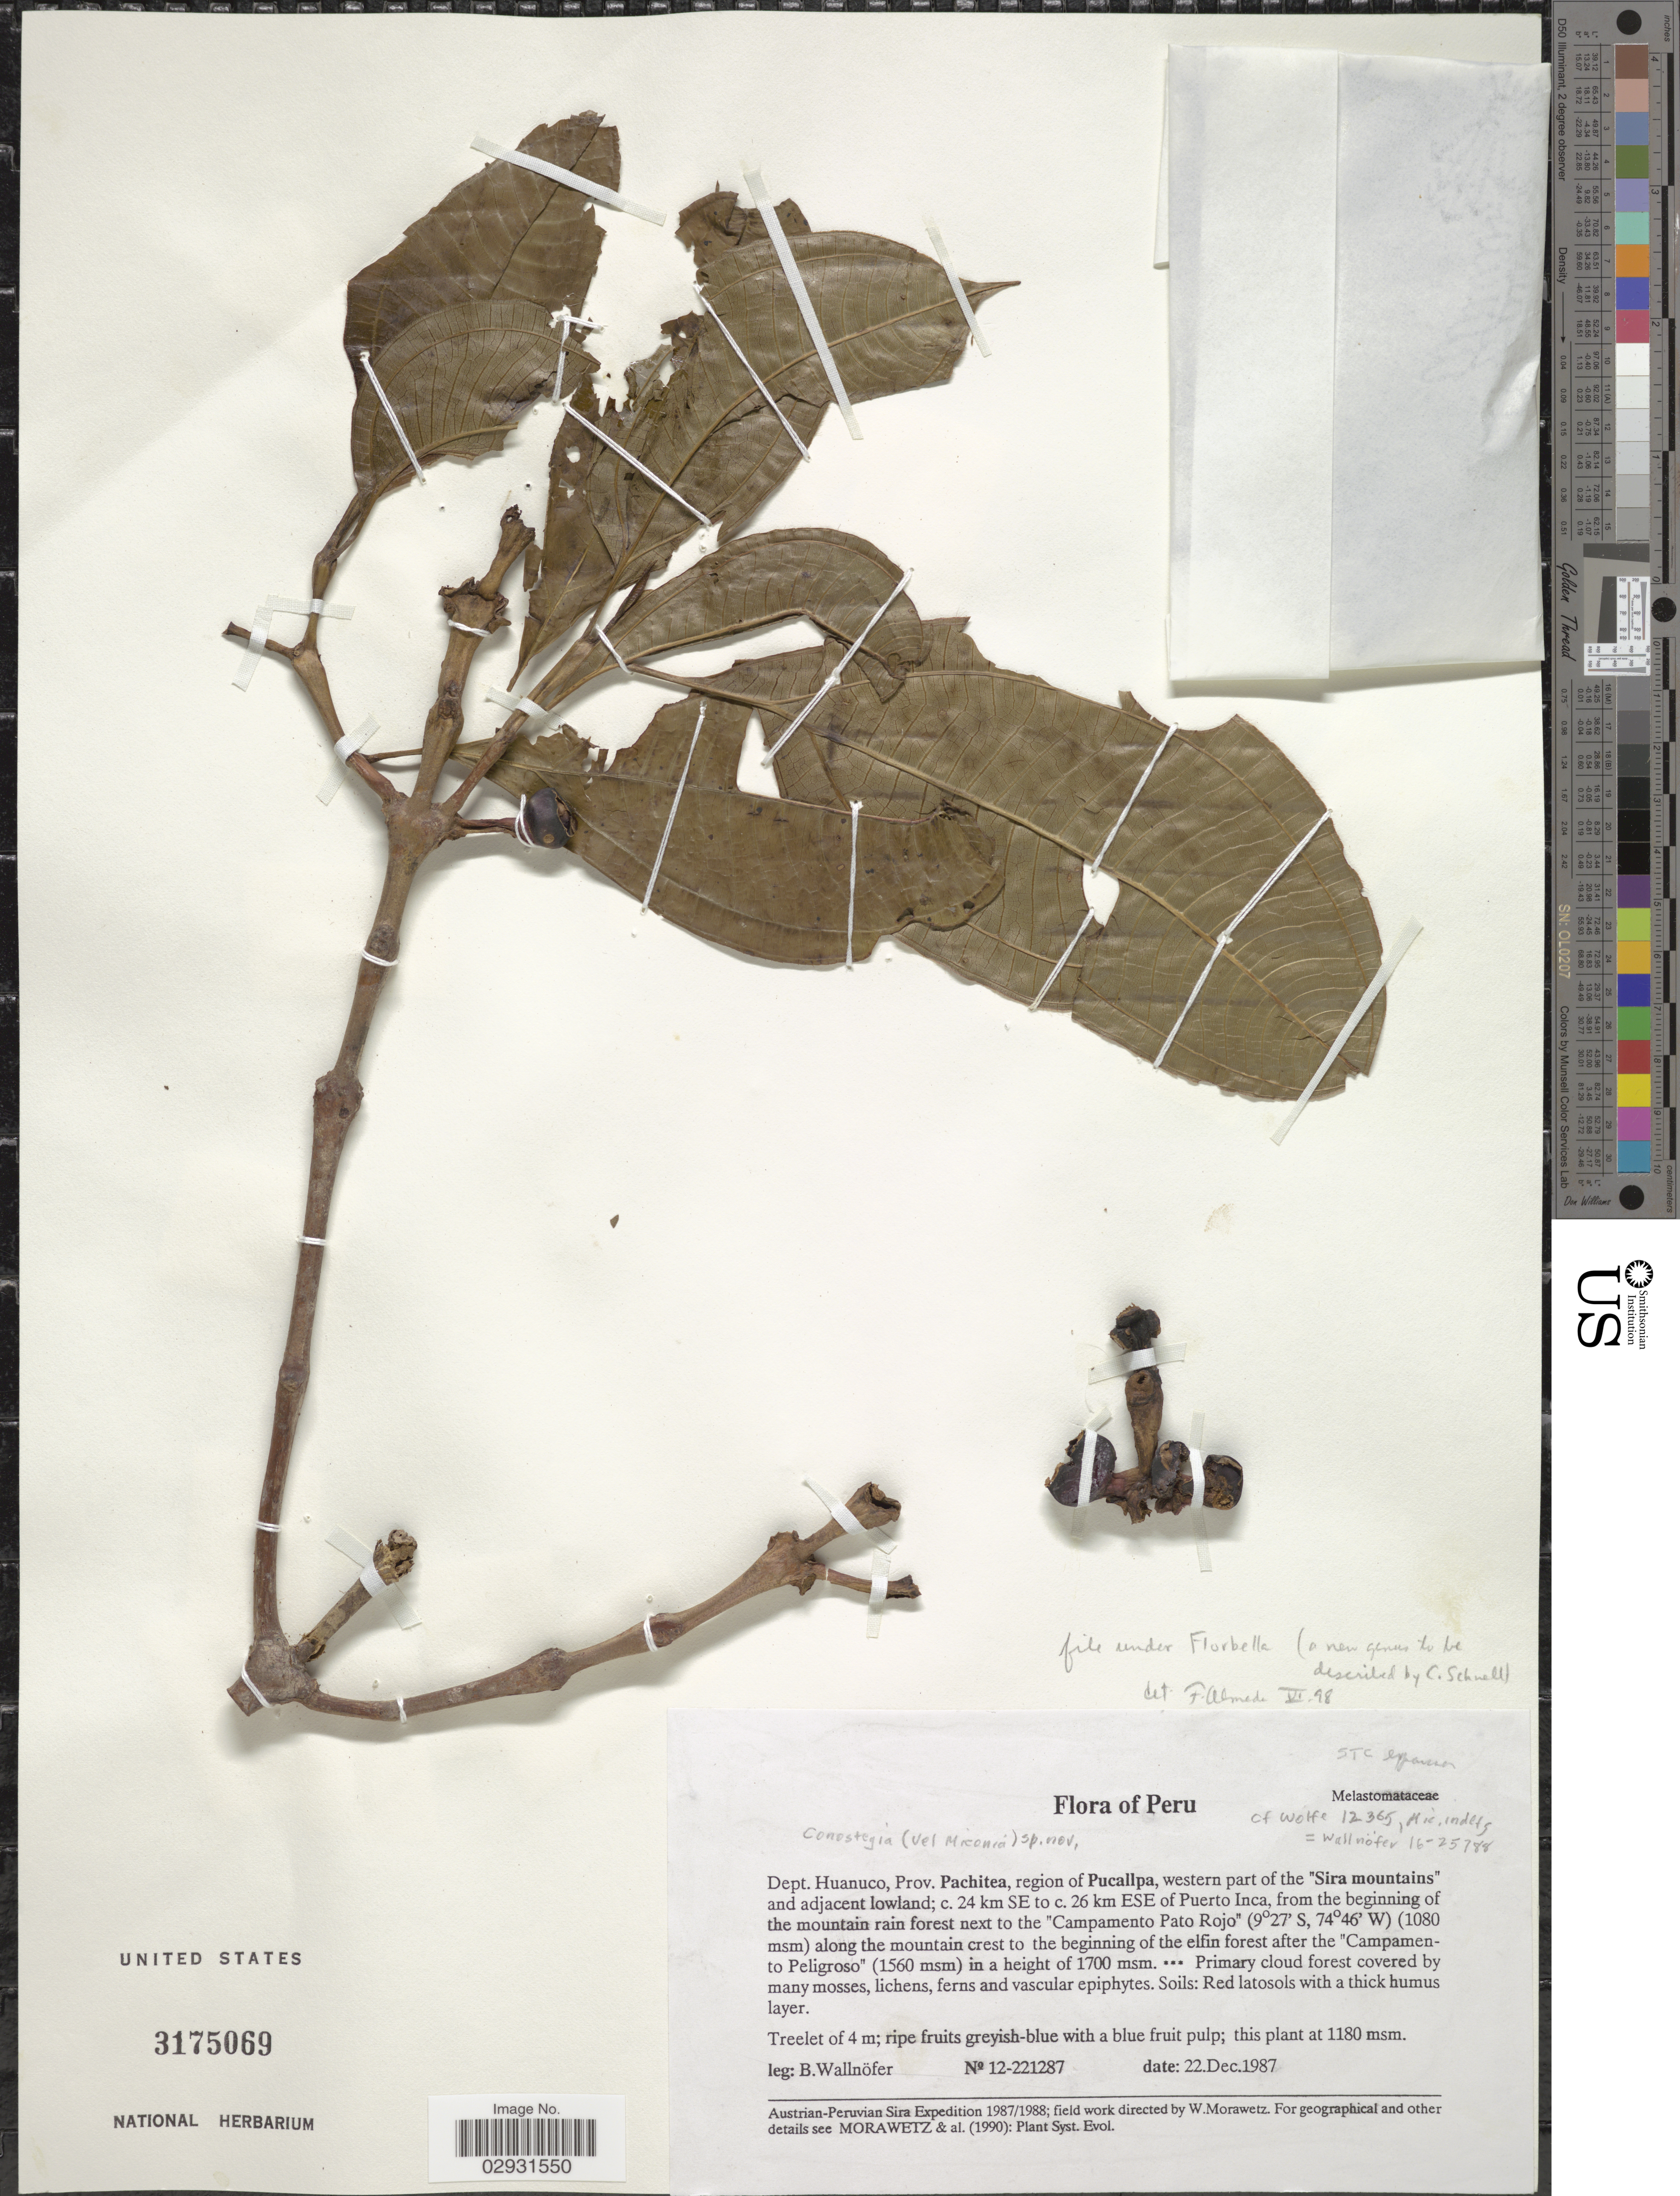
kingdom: Plantae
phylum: Tracheophyta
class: Magnoliopsida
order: Myrtales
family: Melastomataceae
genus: Conostegia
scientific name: Conostegia sp.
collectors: B. Wallnöfer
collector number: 12-221287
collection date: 1987-12-22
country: Peru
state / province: Huánuco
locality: Dept. Huanuco, Prov. Pachitea, region of Pucallpa, western part of the "Sira mountains" and adjacent lowland; c. 24 km SE to c. 26 km ESE of Puerto Inca, from the beginning of the mountain rain forest next to the "Campamento Pato Rojo", along the mountain crest to the beginning of the elfin forest after the "Campamento Peligroso".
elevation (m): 1080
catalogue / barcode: US 3175069